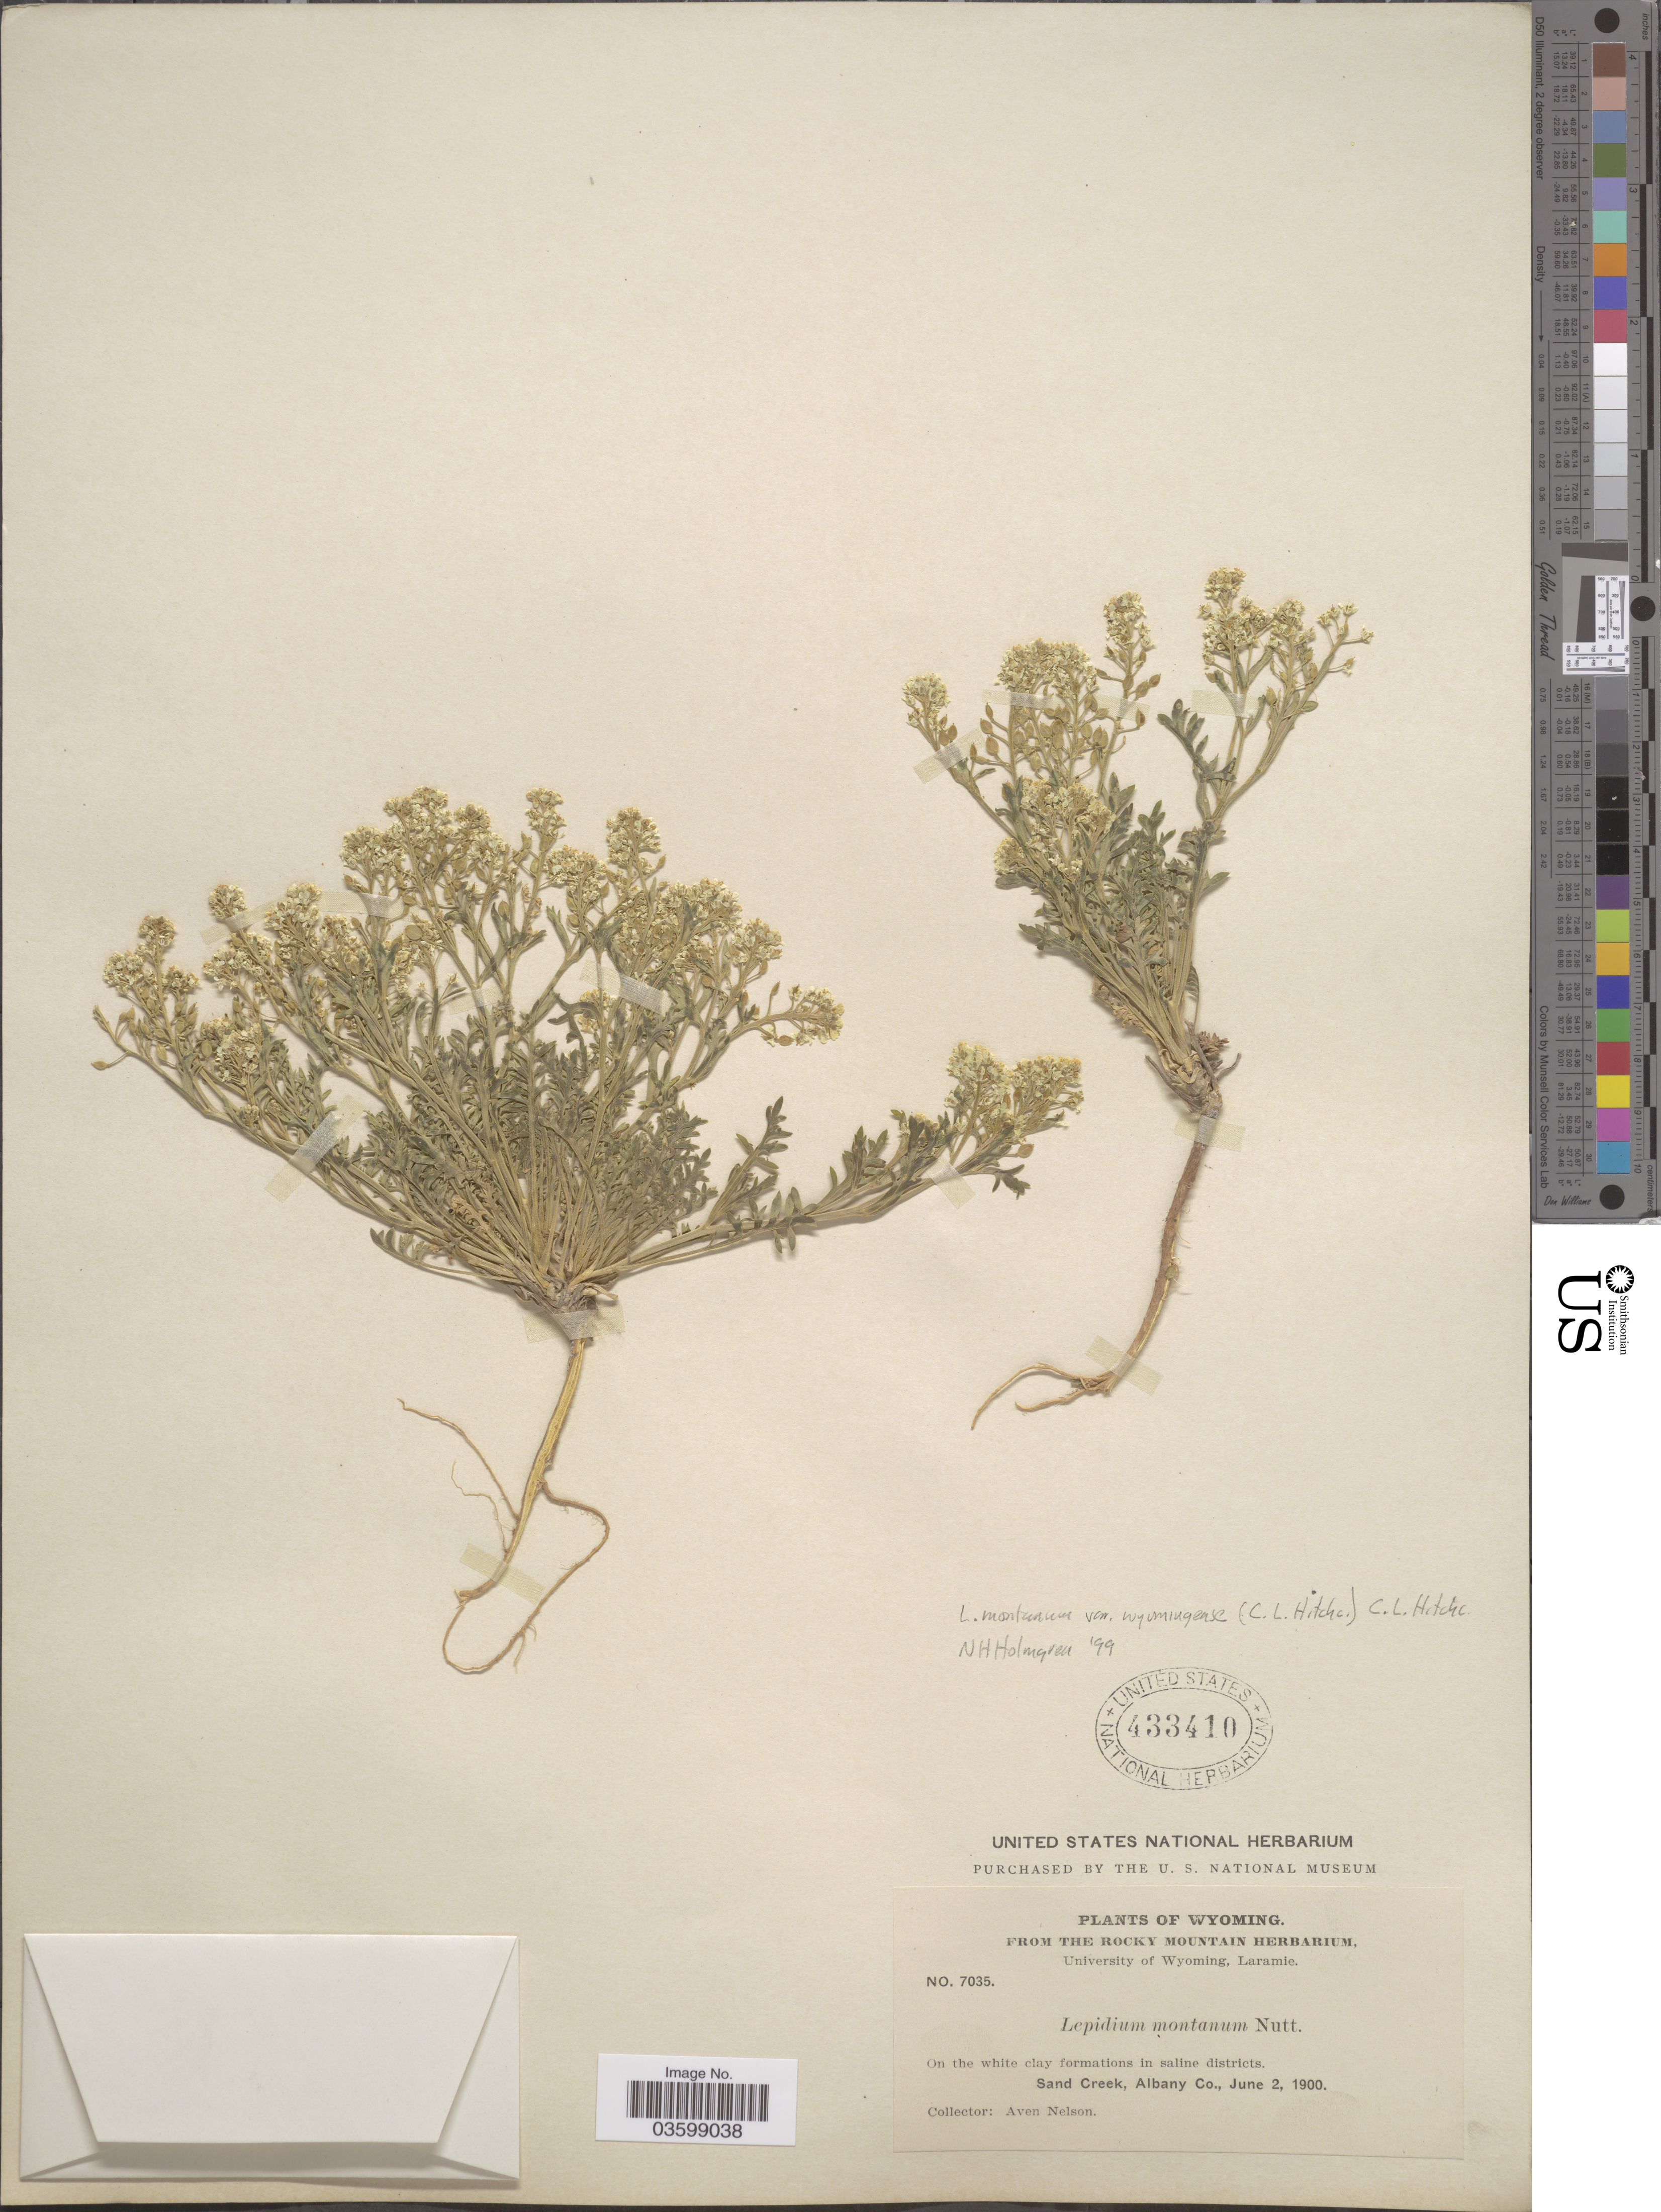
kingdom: Plantae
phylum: Tracheophyta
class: Magnoliopsida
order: Brassicales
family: Brassicaceae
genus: Lepidium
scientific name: Lepidium montanum f. wyomingense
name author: C.L. Hitchc.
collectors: A. Nelson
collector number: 7035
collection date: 1900-06-02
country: United States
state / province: Wyoming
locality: Sand Creek, Albany Co.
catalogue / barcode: US 433410